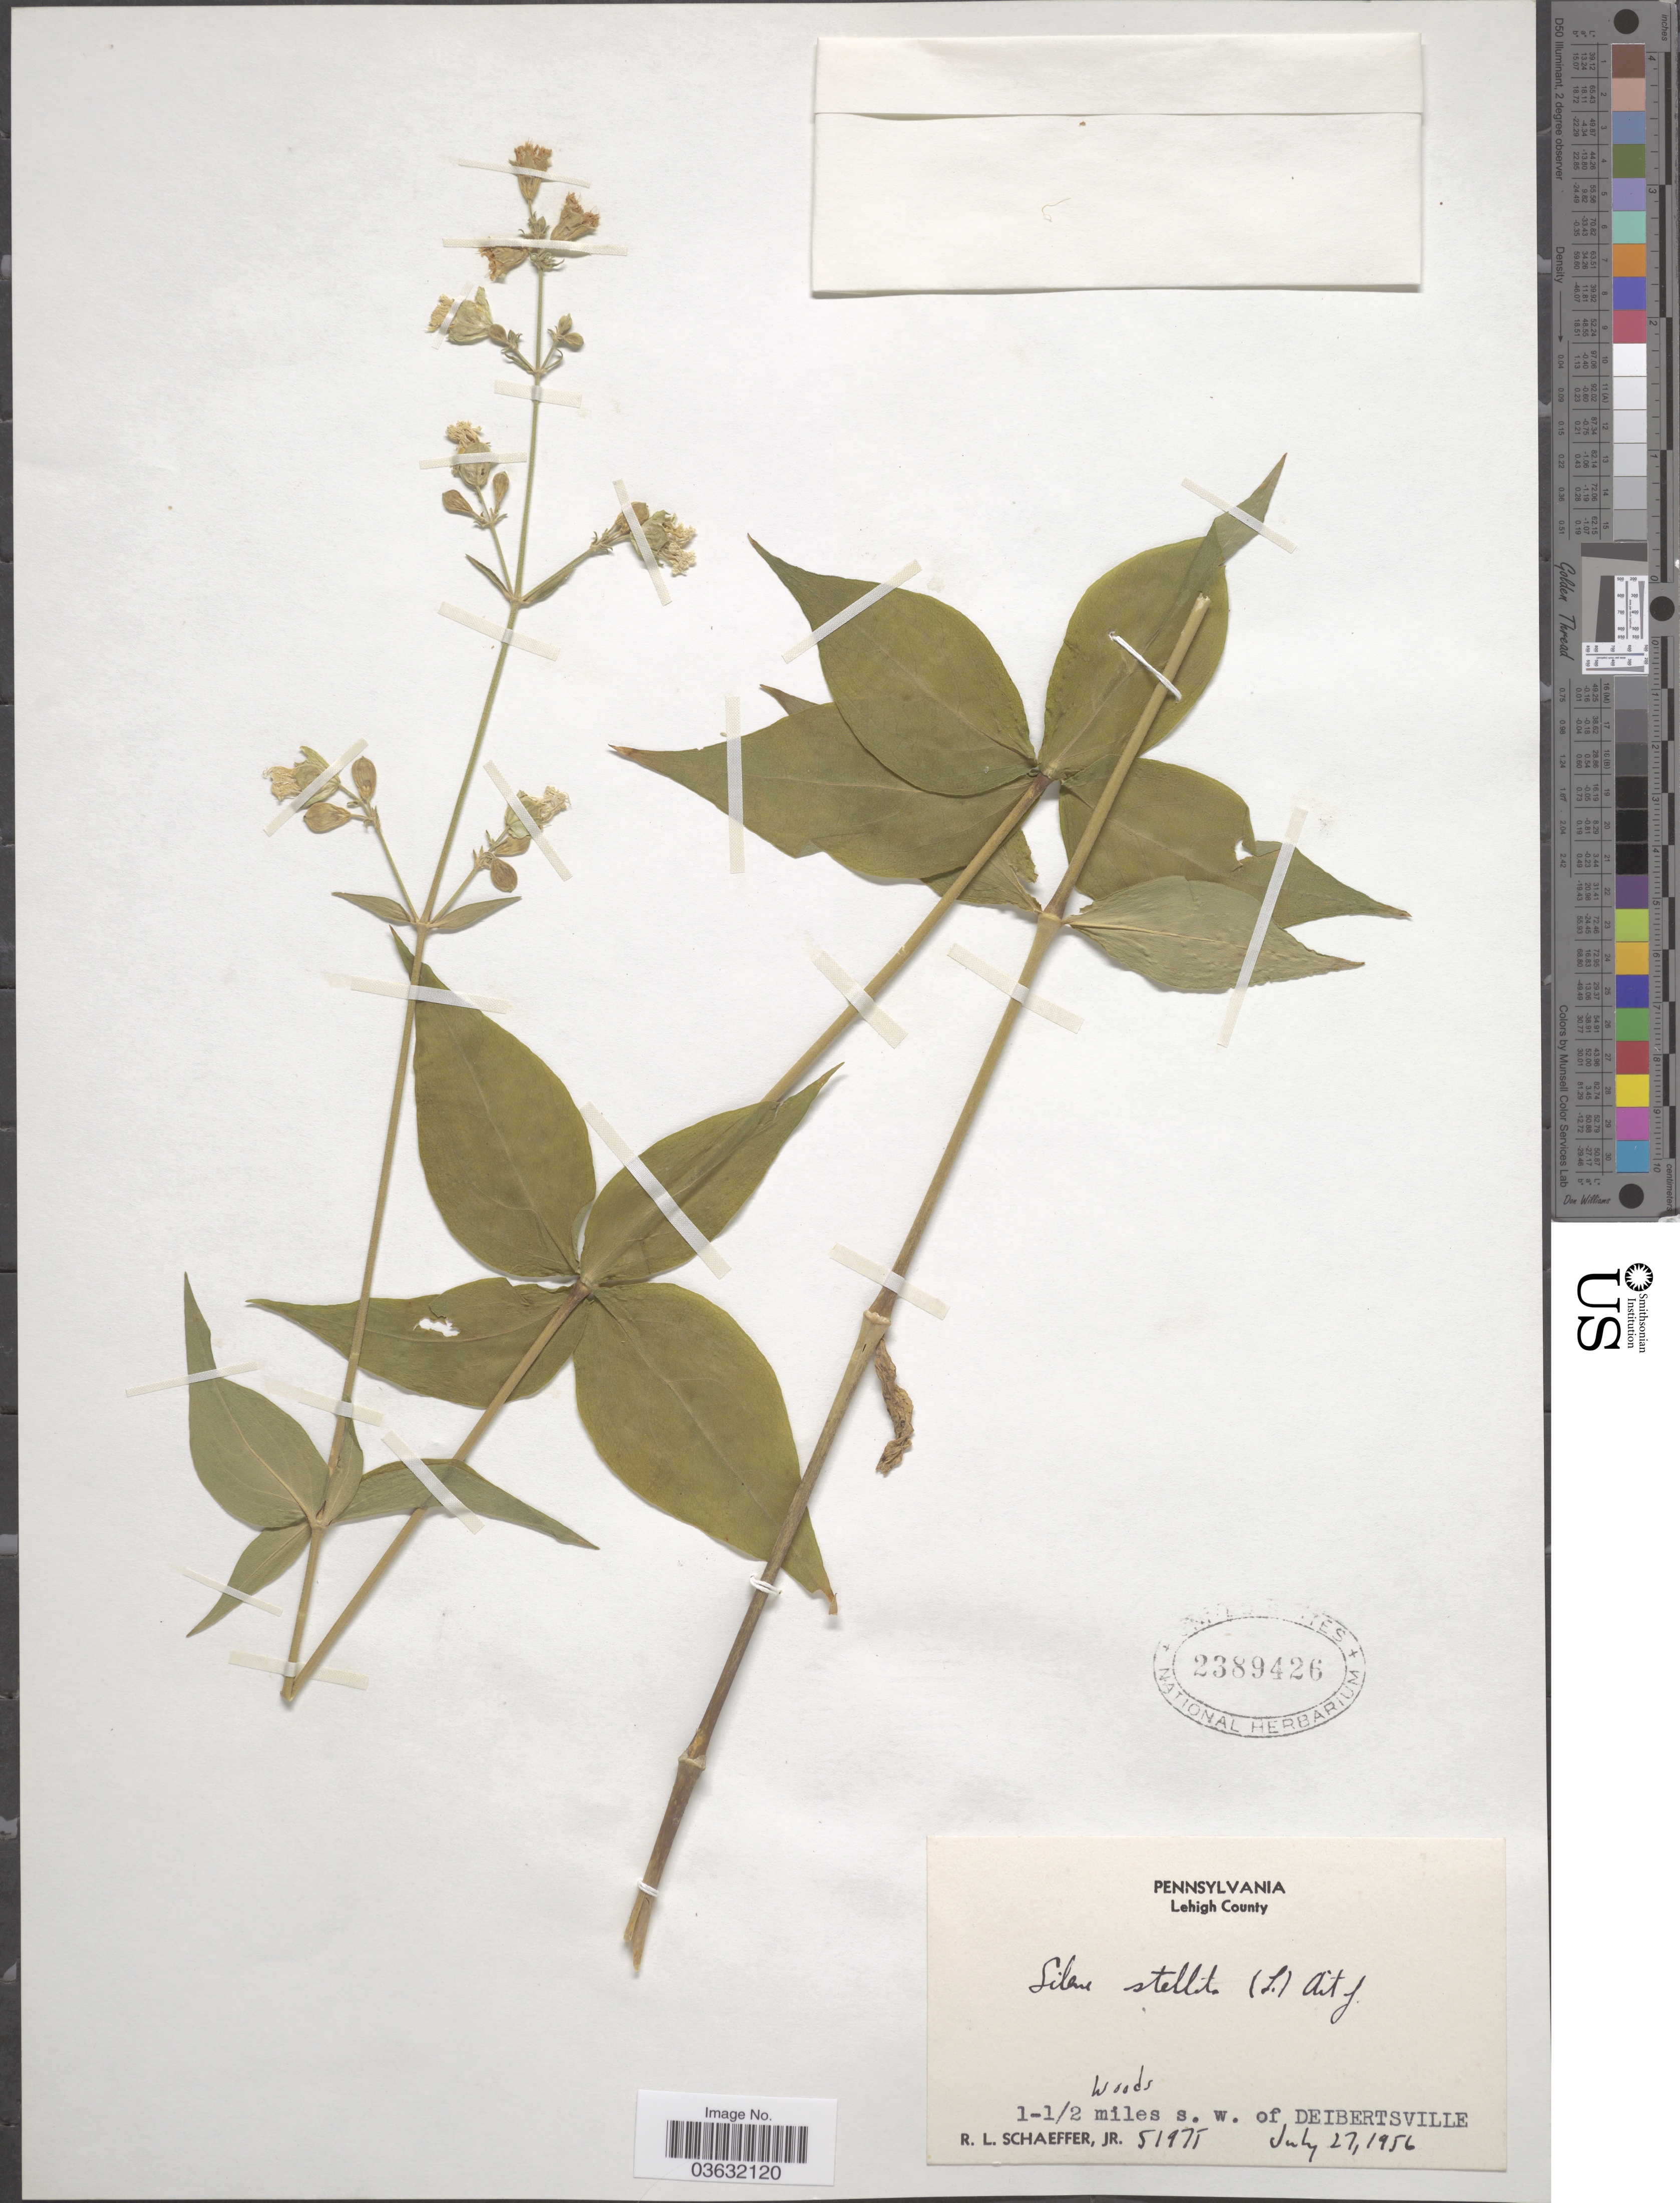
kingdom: Plantae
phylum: Tracheophyta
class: Magnoliopsida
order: Caryophyllales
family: Caryophyllaceae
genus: Silene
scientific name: Silene stellata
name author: (L.) Coyte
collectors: R. L. Schaeffer Jr.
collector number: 51975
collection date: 1956-07-27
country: United States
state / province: Pennsylvania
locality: Lehigh County. 1-½ miles s. w. of Deibertsville.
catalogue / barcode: US 2389426